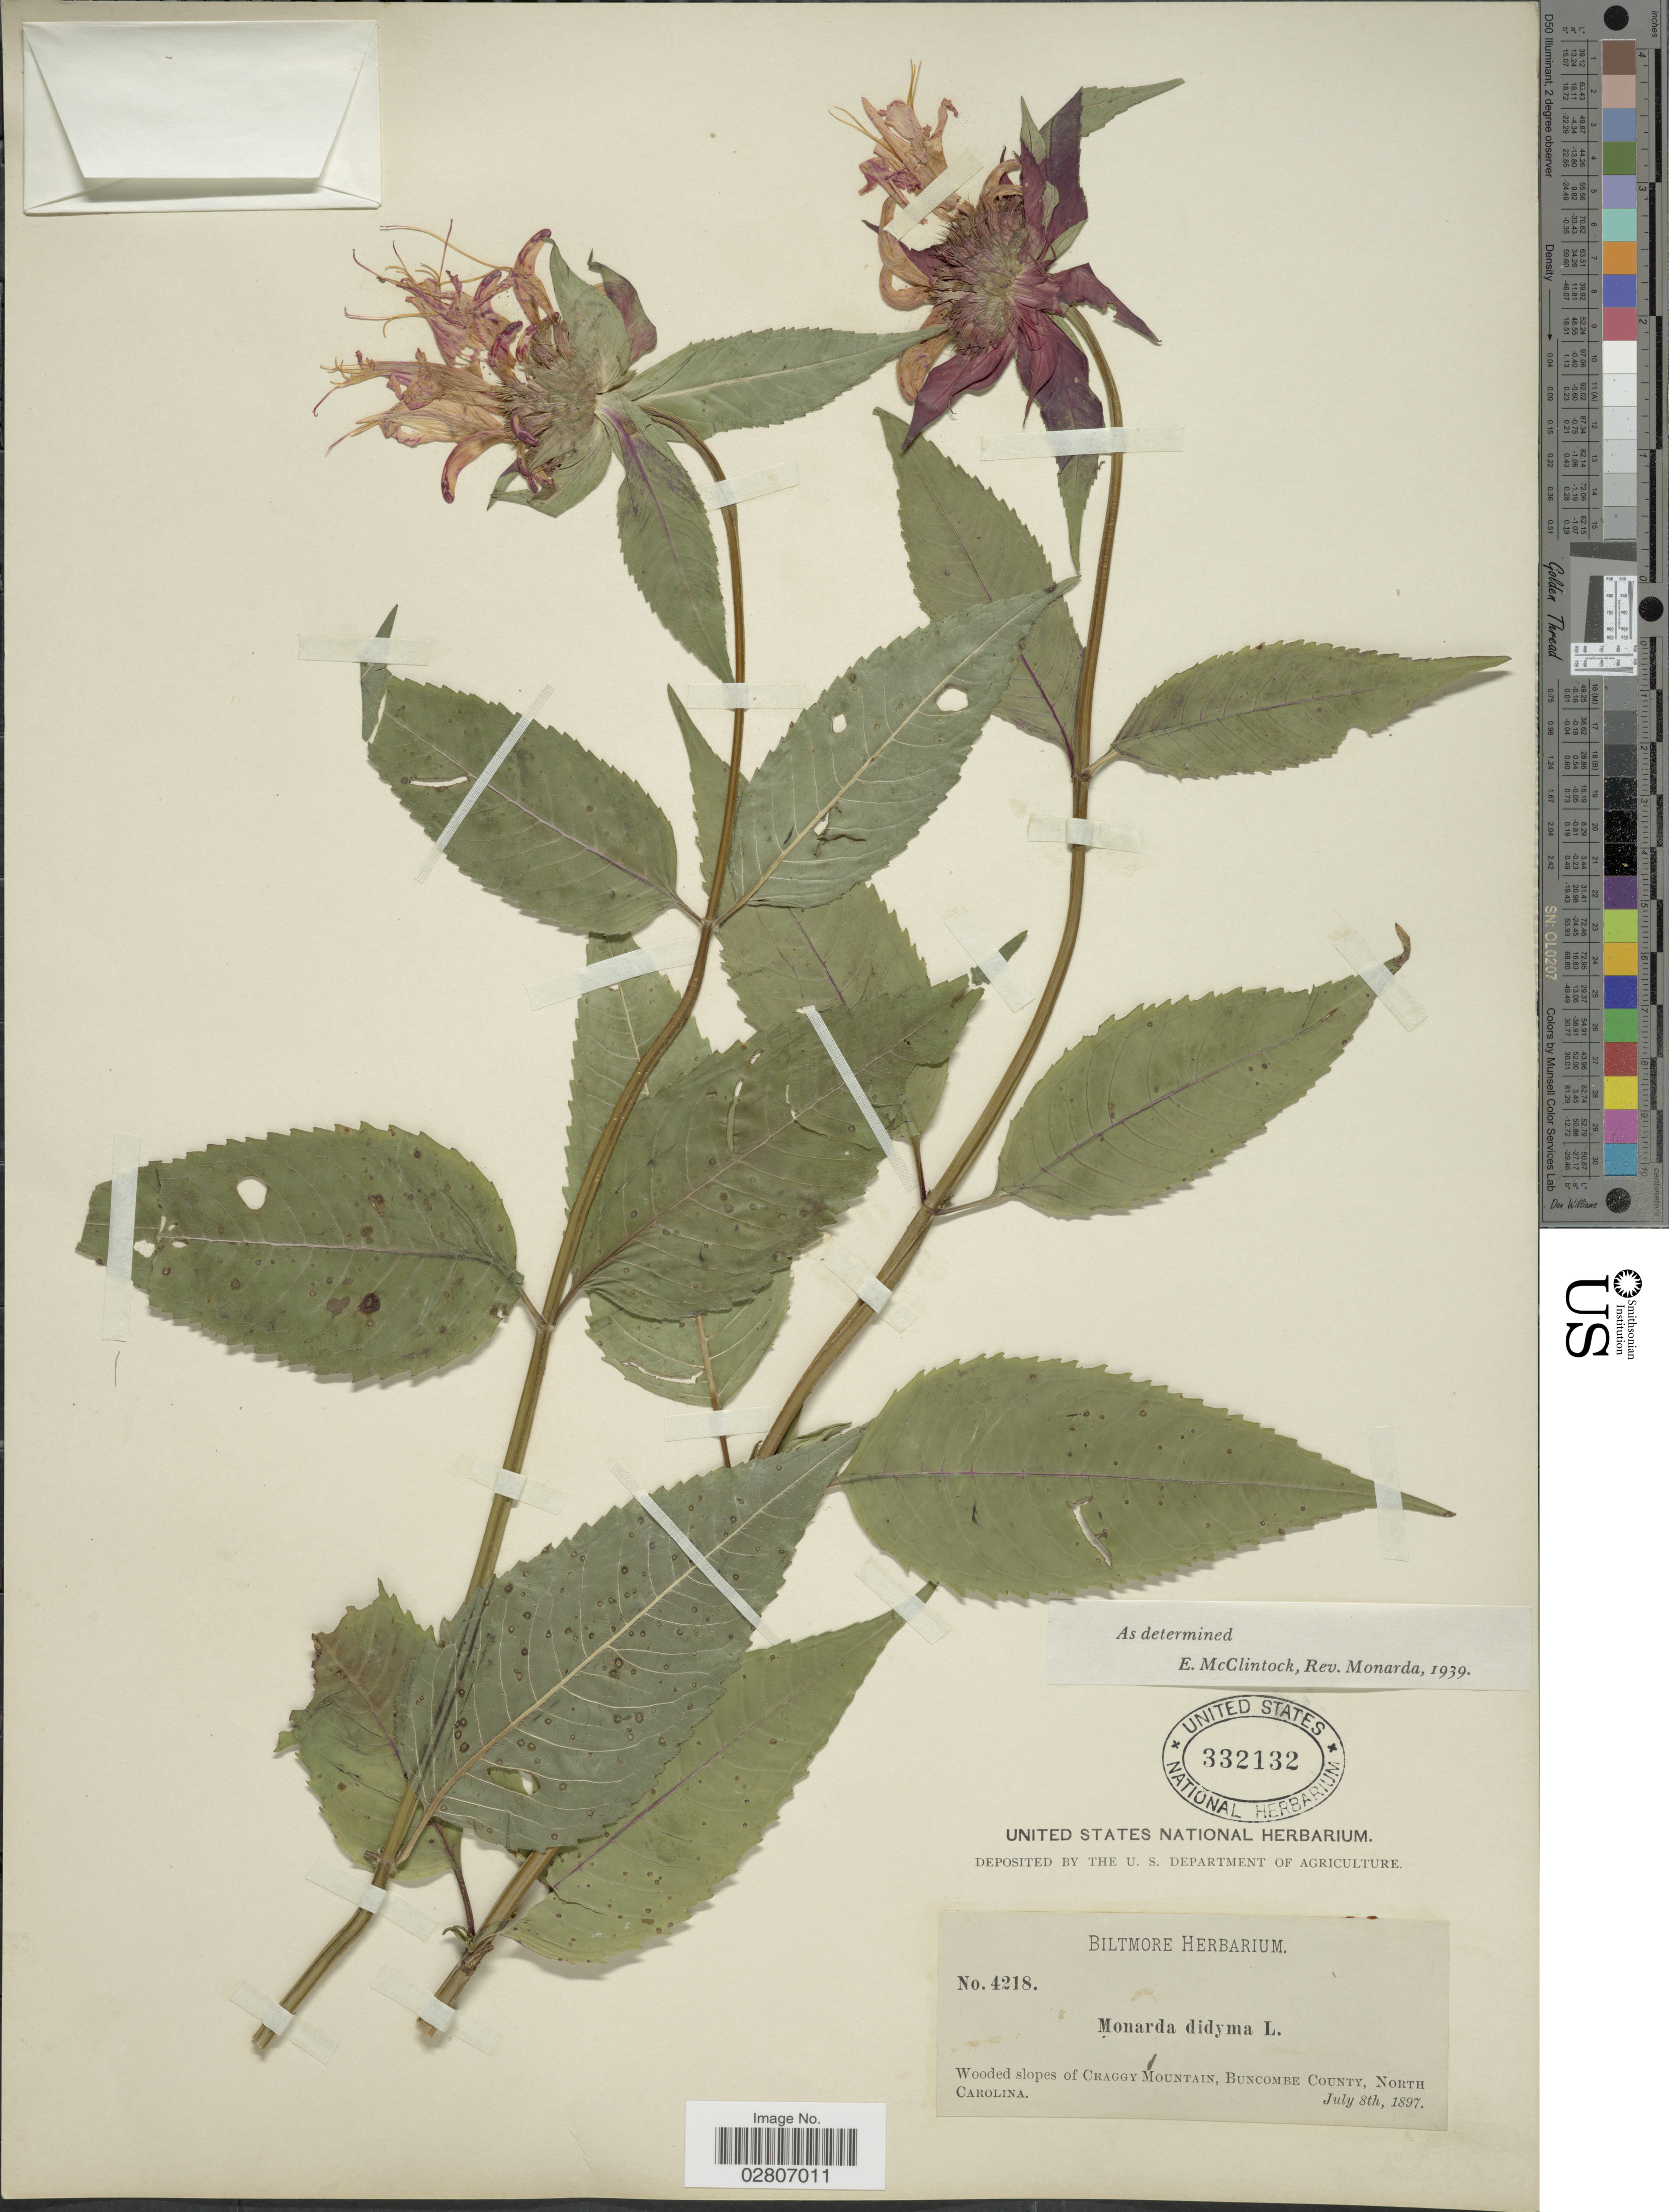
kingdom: Plantae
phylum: Tracheophyta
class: Magnoliopsida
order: Lamiales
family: Lamiaceae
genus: Monarda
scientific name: Monarda didyma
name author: L.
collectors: ex herb. Biltmore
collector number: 4218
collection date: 1897-07-08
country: United States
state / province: North Carolina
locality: Wooded slopes of Craggy Mountain, Buncombe County.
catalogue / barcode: US 332132